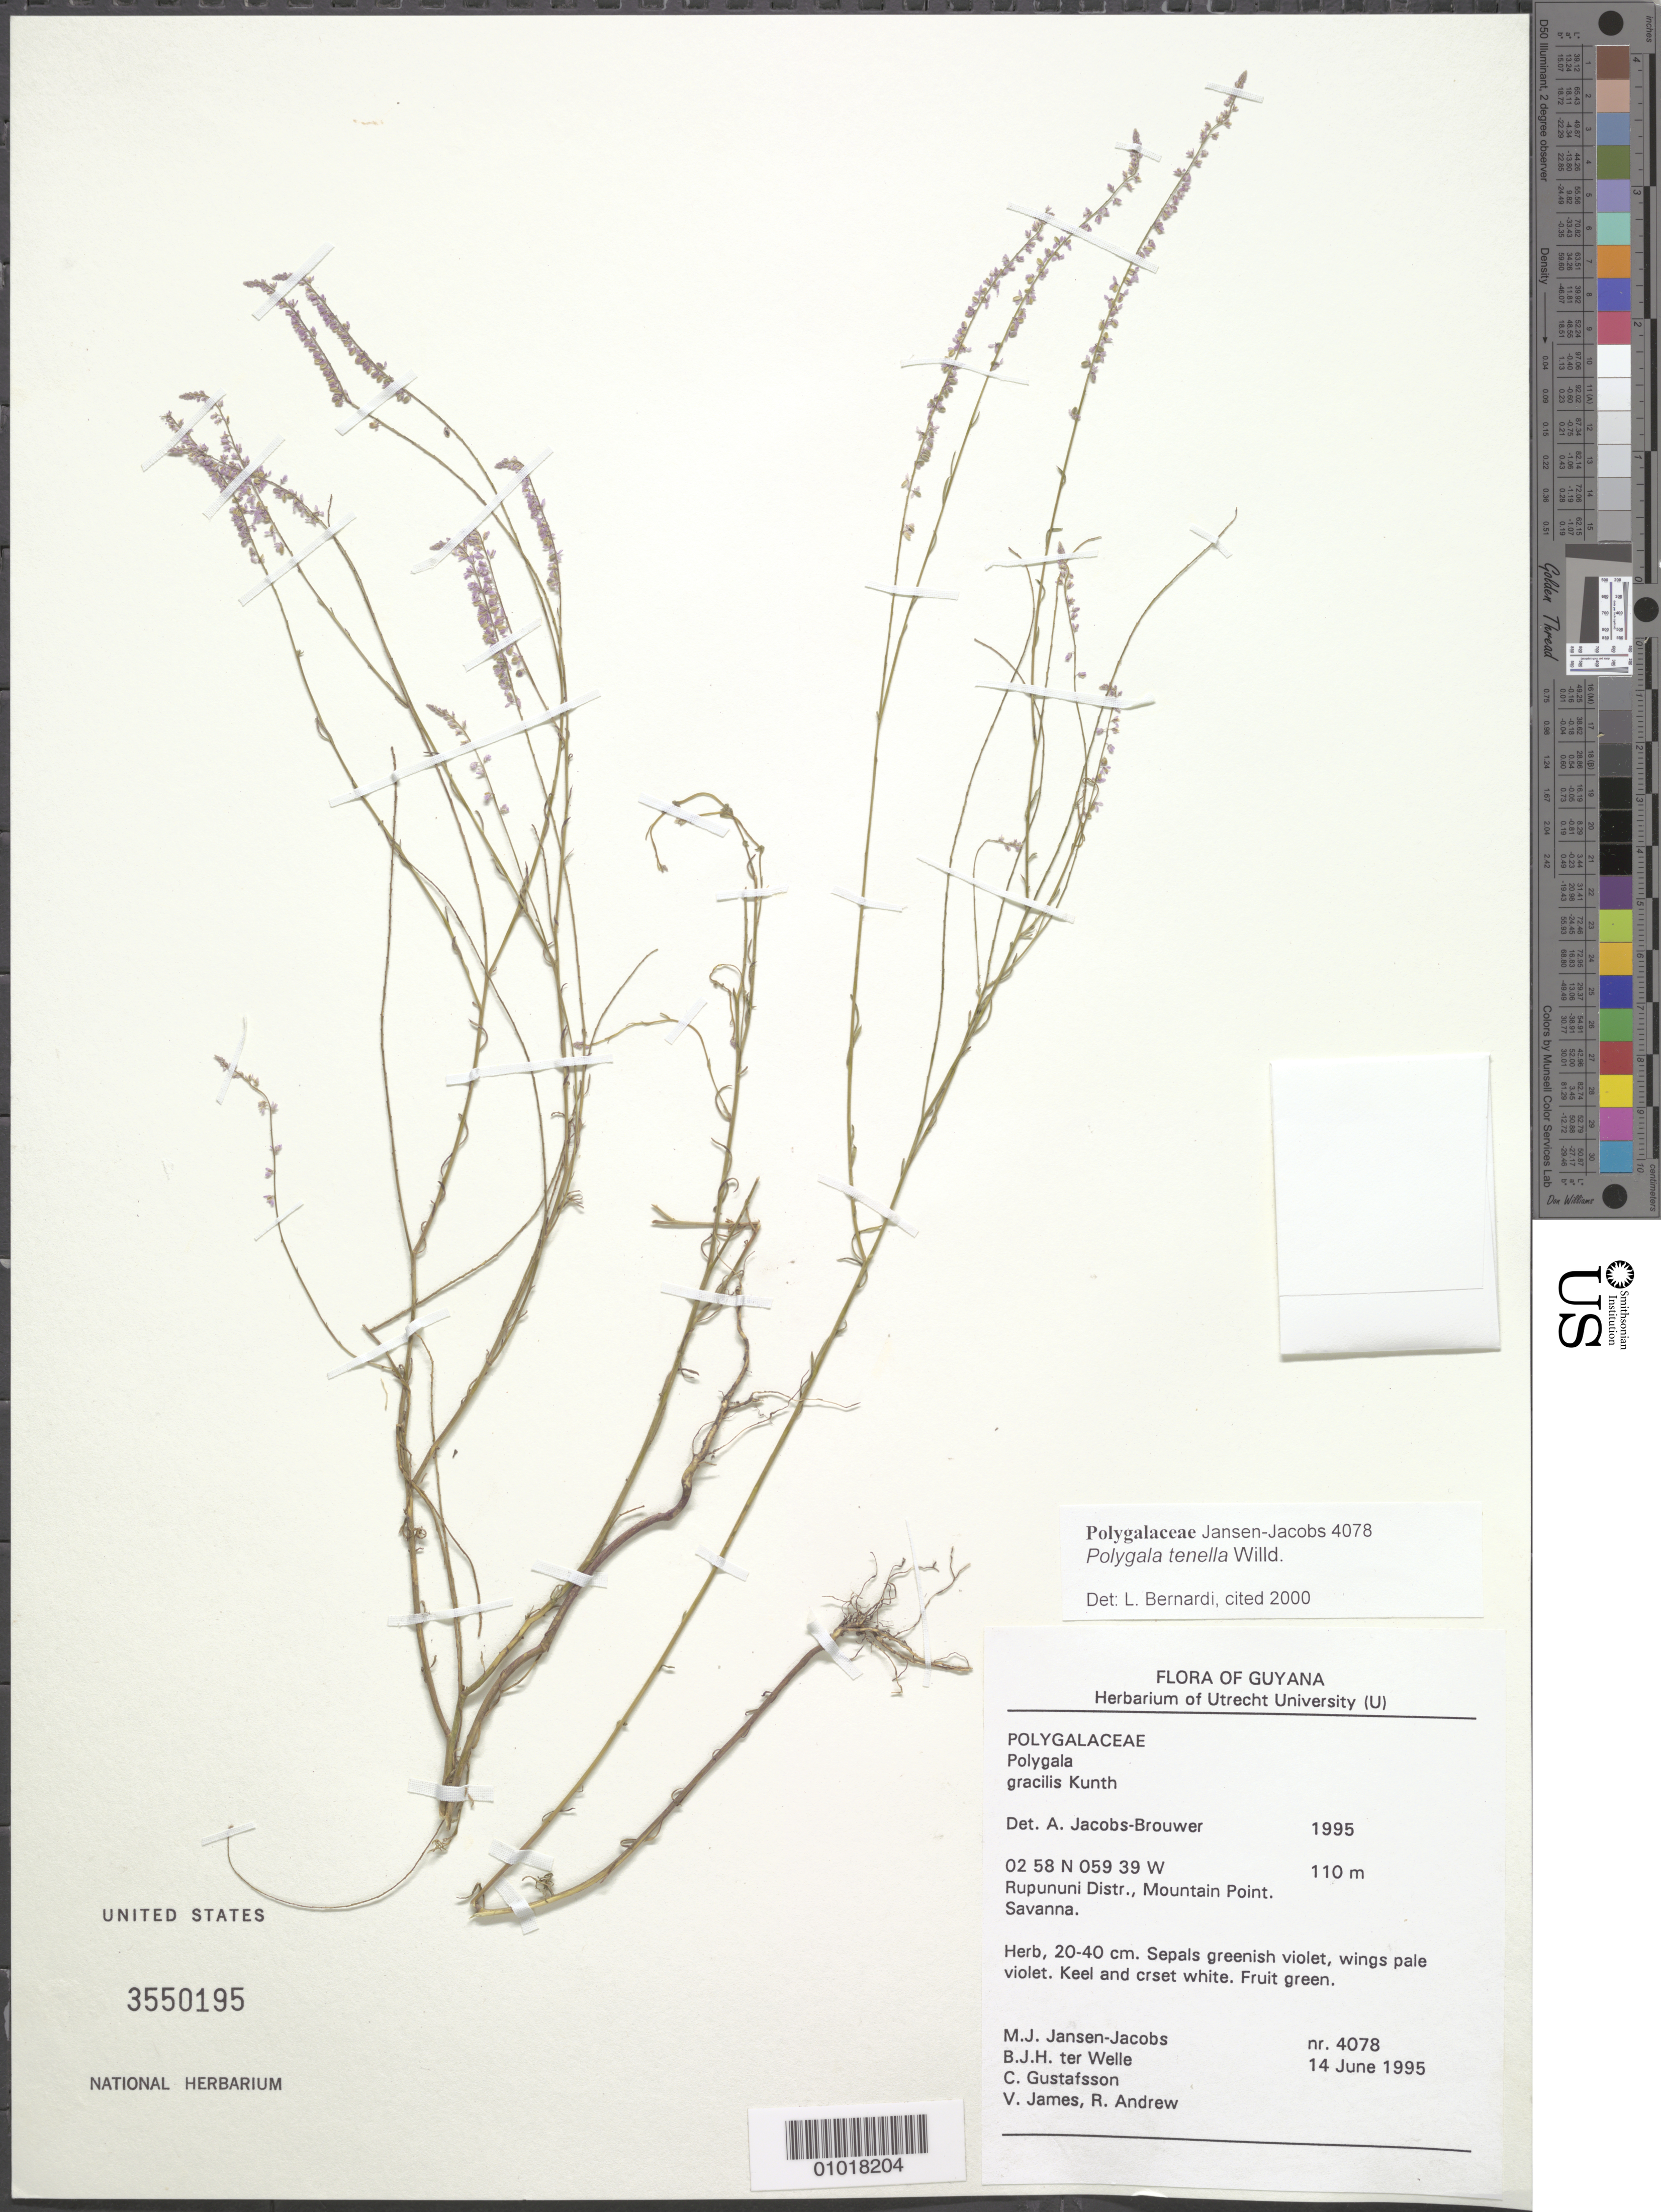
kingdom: Plantae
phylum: Tracheophyta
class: Magnoliopsida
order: Fabales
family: Polygalaceae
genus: Polygala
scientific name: Polygala tenella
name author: Willd.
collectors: M. J. Jansen-Jacobs, B. Welle, C. Gustafsson, V. James & R. Andrew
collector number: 4078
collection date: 1995-06-14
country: Guyana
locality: Rupununi Distr., Mountain Point.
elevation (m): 110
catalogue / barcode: US 3550195